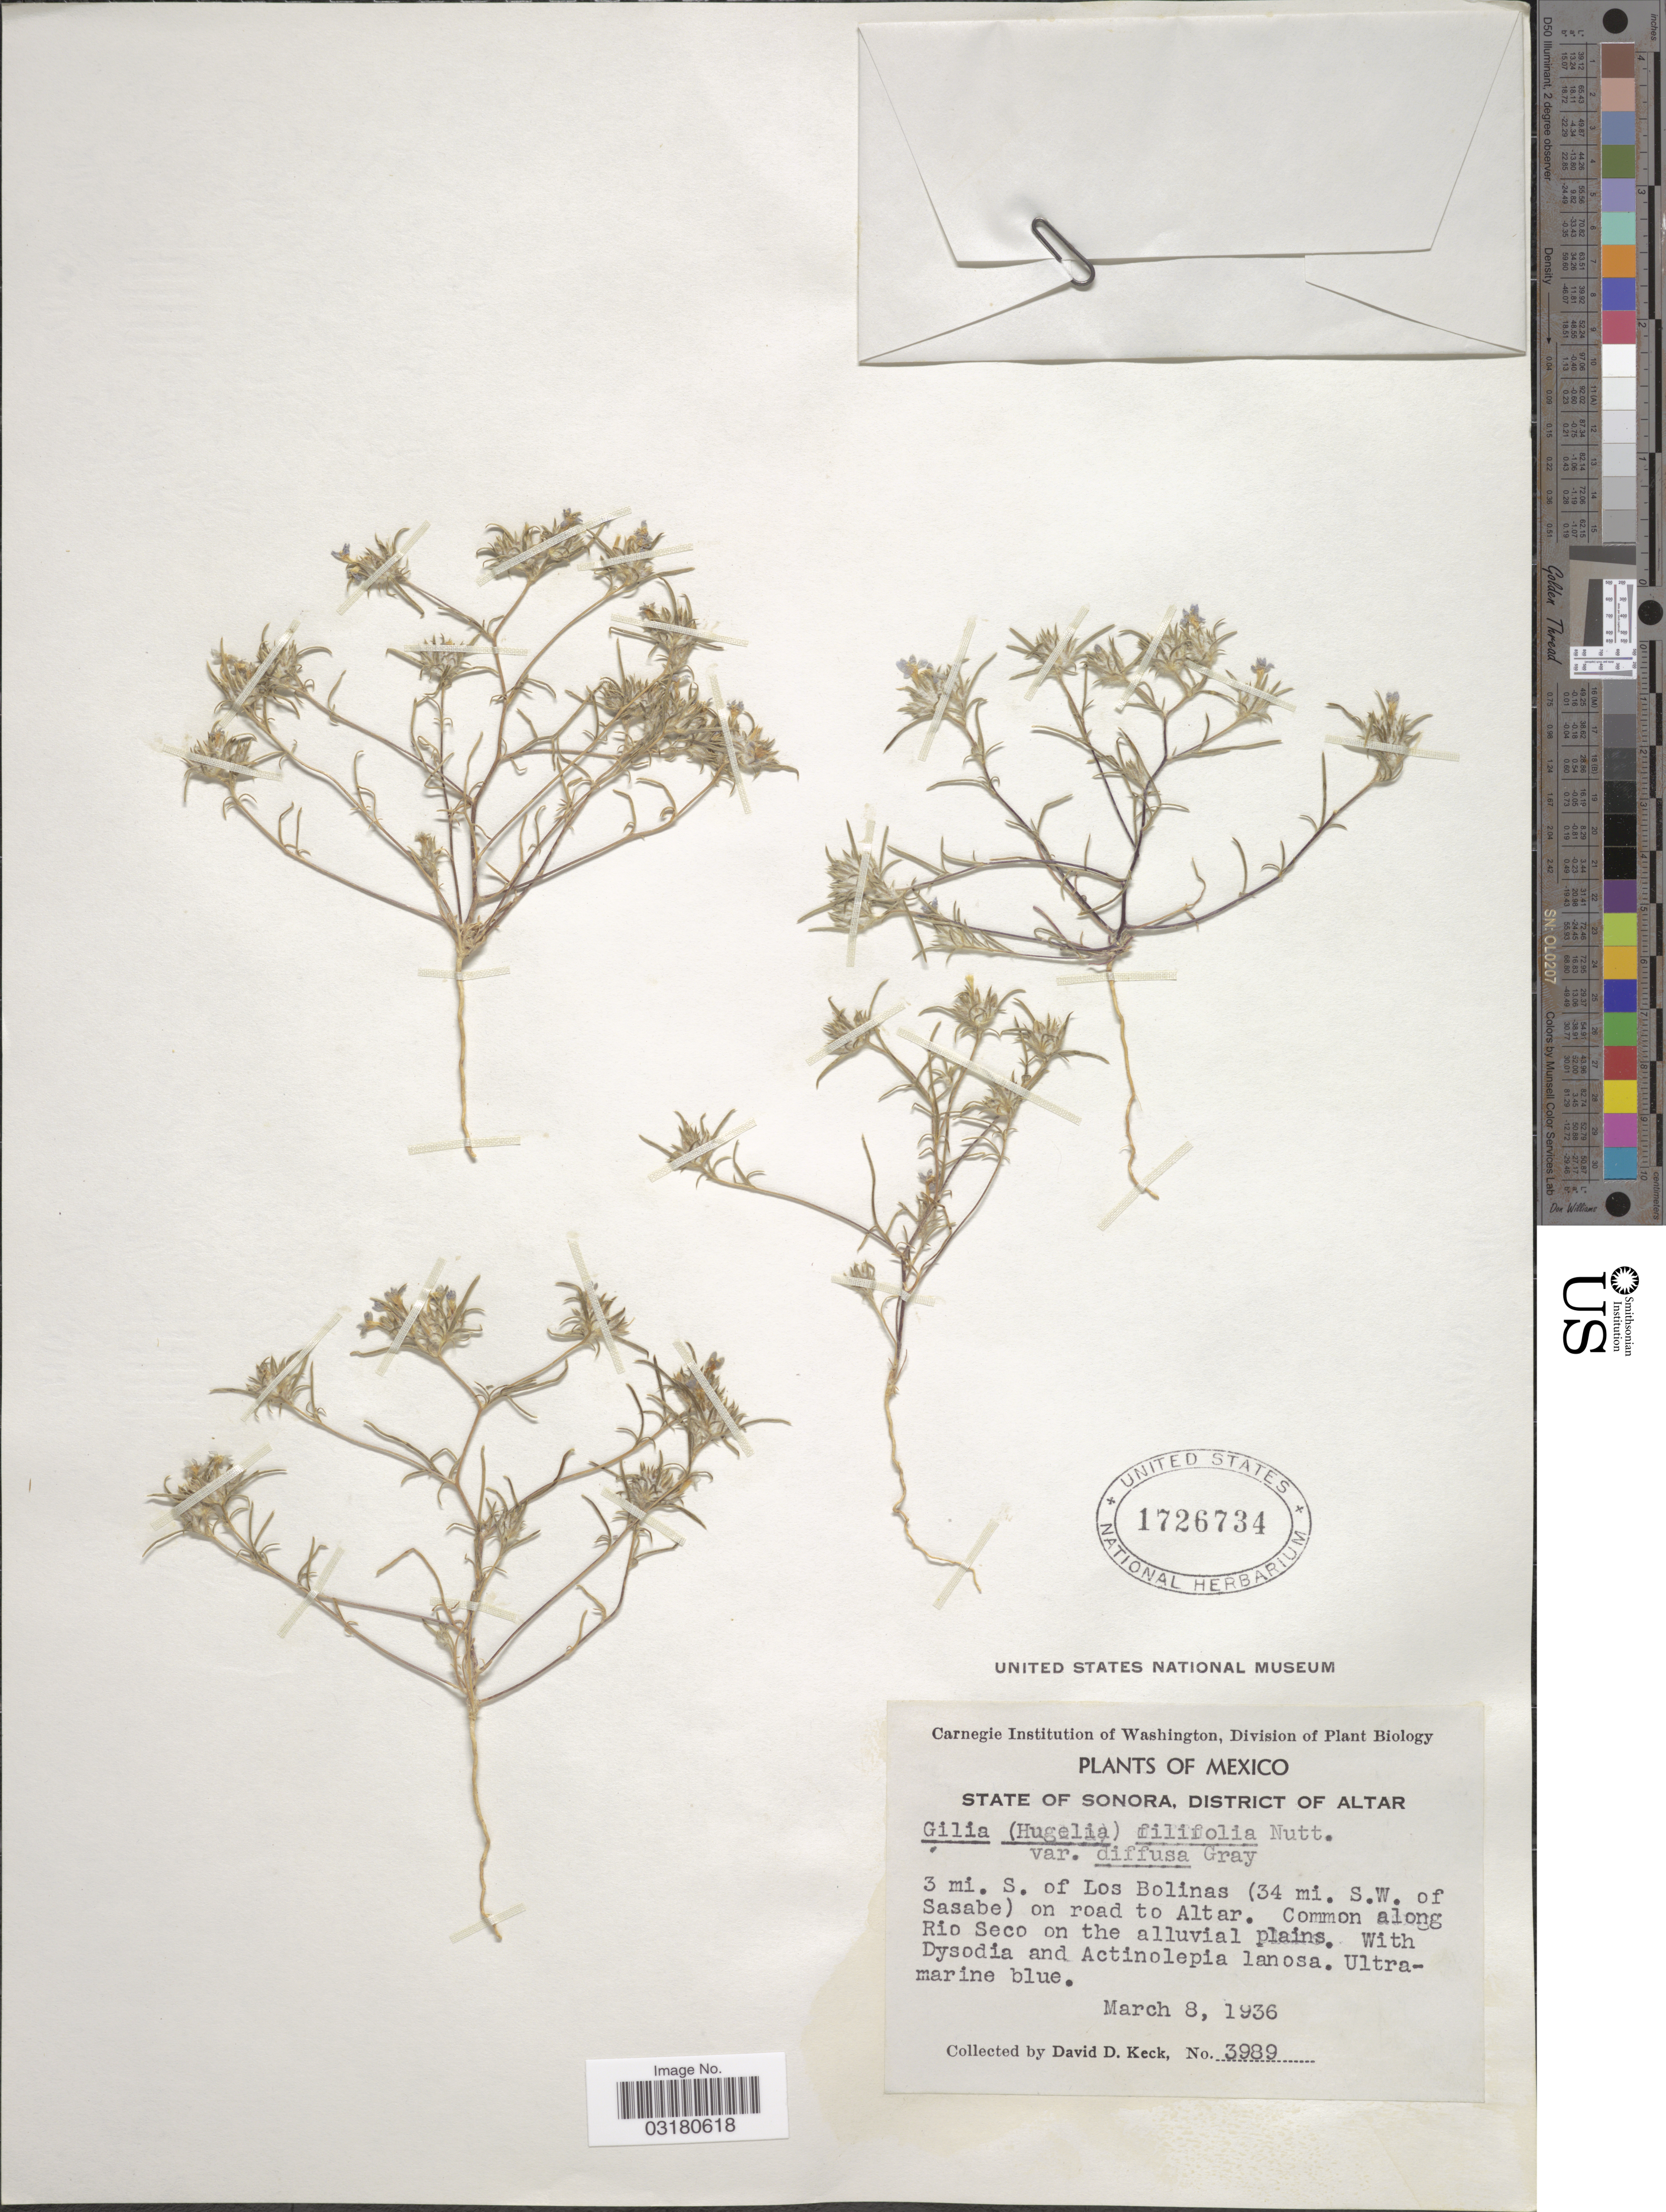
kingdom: Plantae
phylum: Tracheophyta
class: Magnoliopsida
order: Ericales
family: Polemoniaceae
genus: Eriastrum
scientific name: Eriastrum diffusum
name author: (A. Gray) H. Mason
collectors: D. D. Keck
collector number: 3989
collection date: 1936-03-08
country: Mexico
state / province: Sonora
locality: District of Altar. 3 mi. S. of Los Bolinas (34 mi. S.W. of Sasabe) on road to Altar.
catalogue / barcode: US 1726734